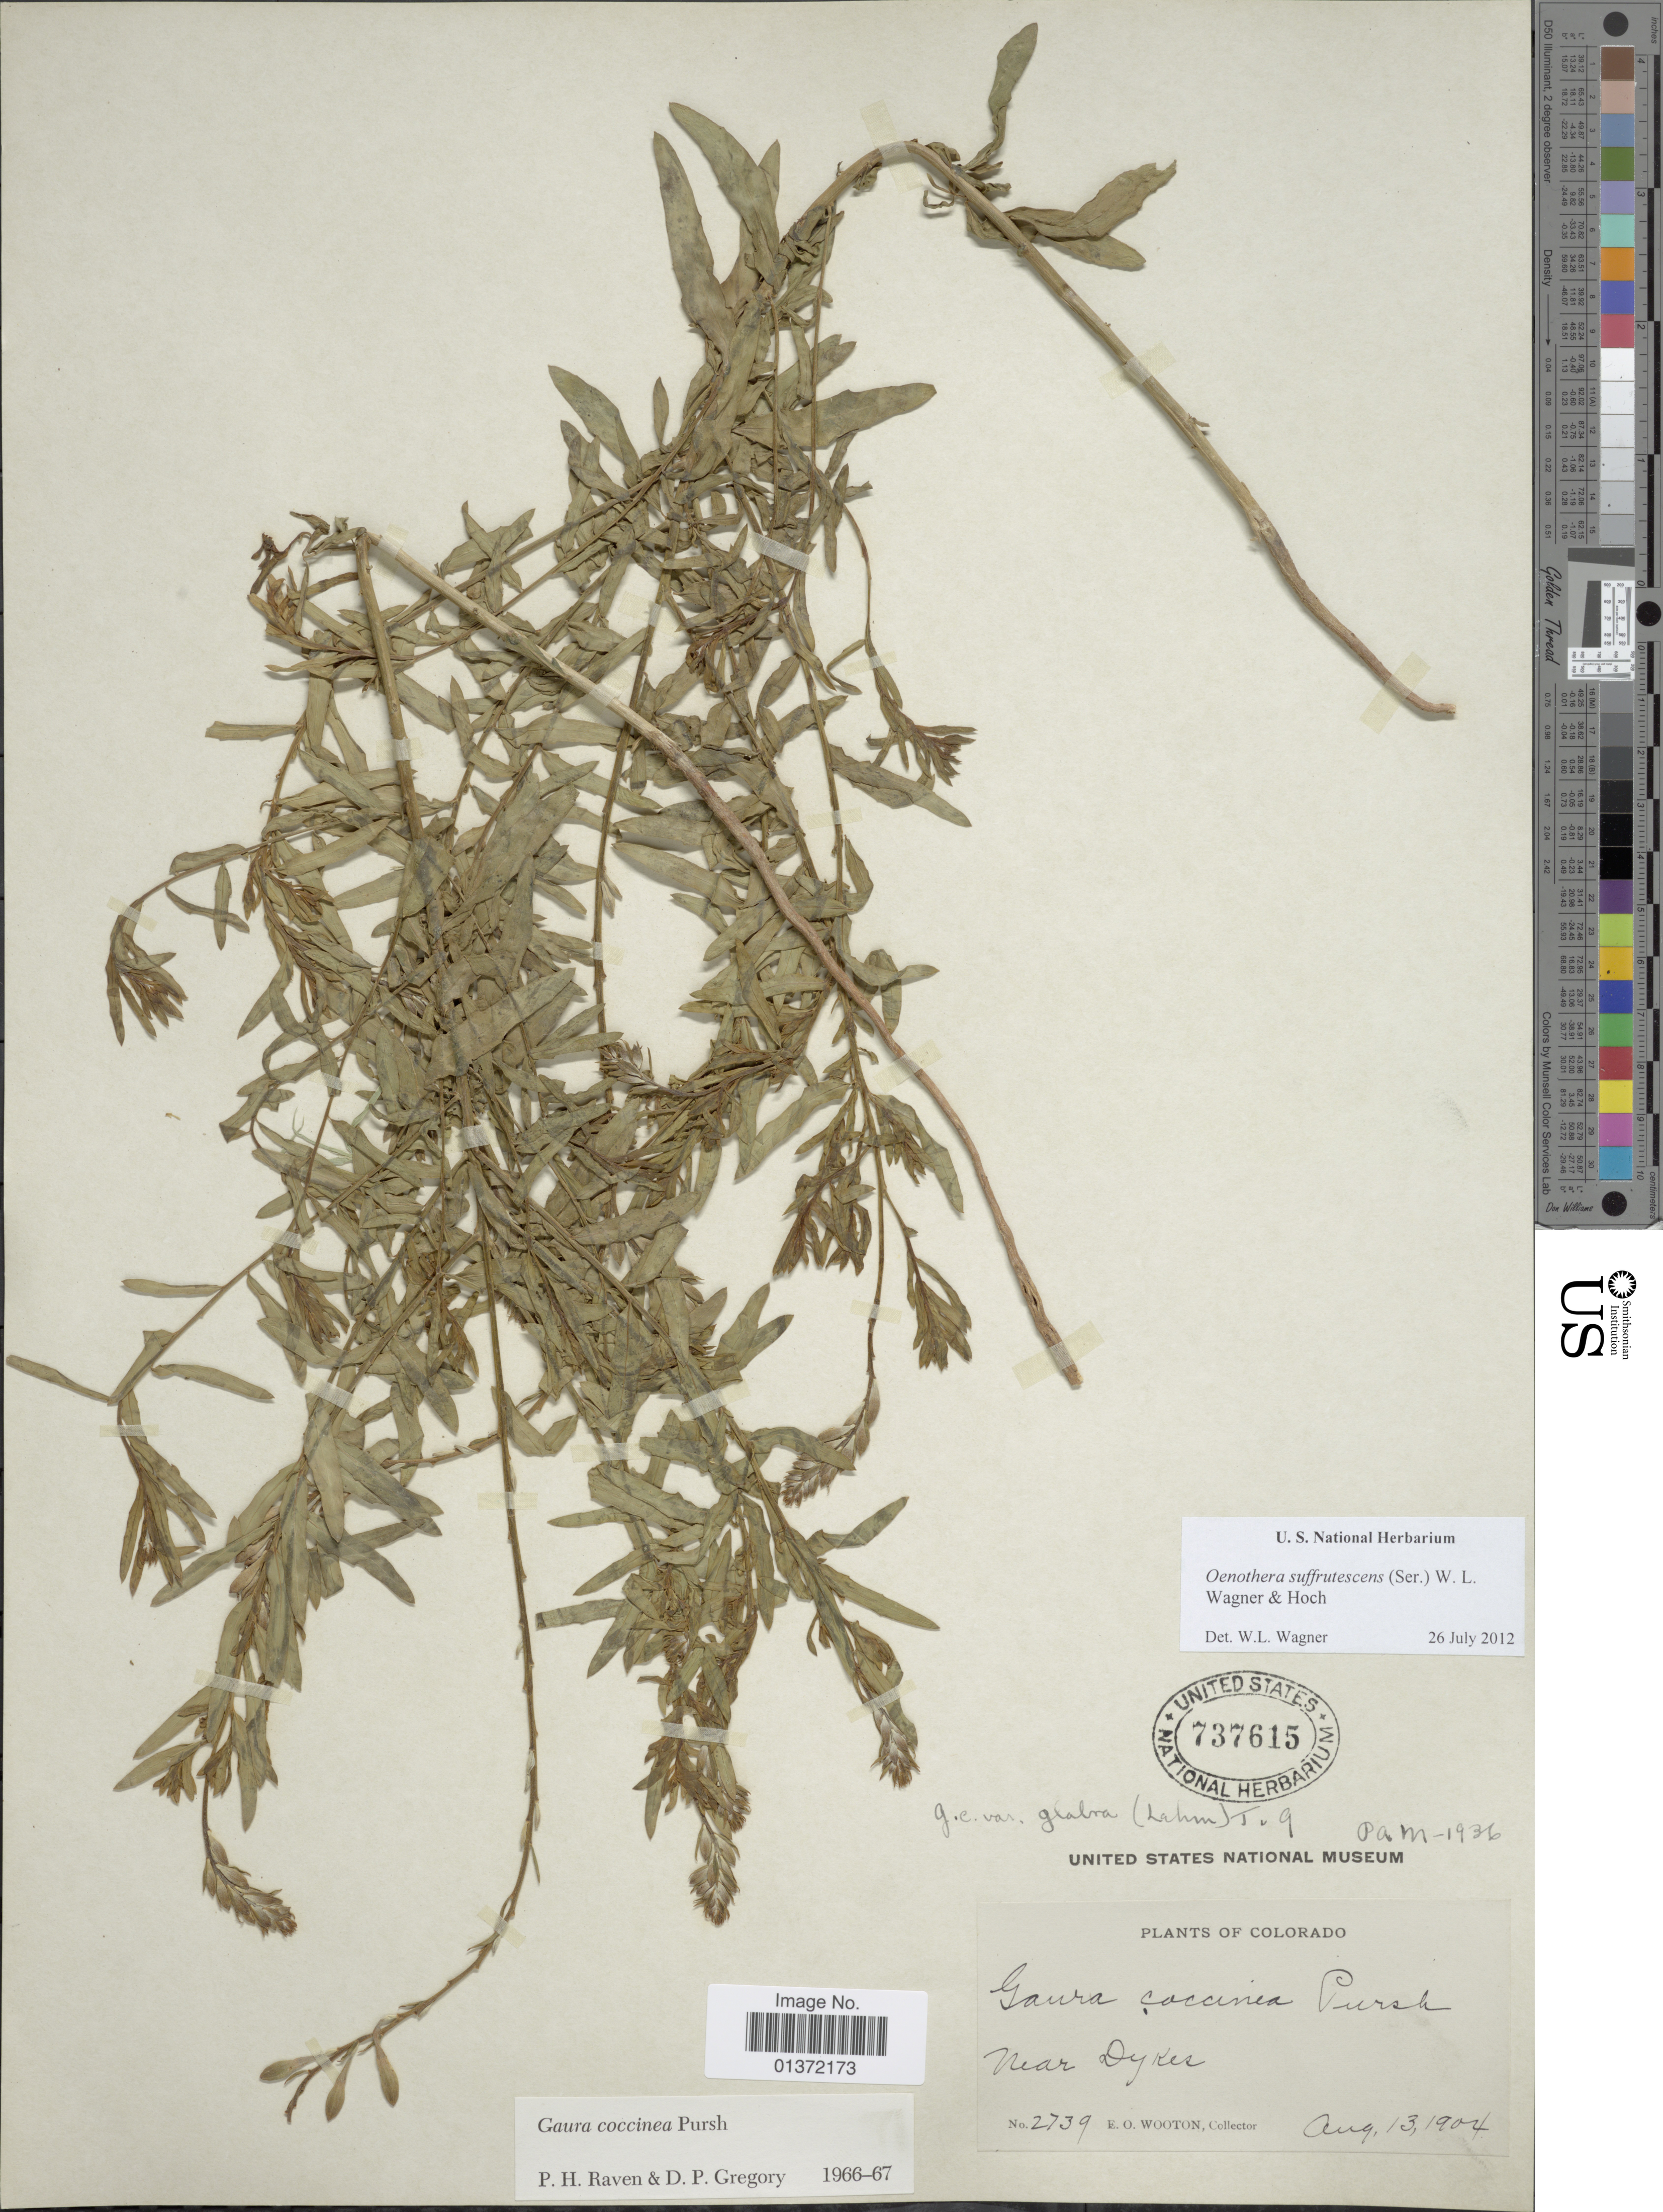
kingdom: Plantae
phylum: Tracheophyta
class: Magnoliopsida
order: Myrtales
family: Onagraceae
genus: Oenothera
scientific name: Oenothera suffrutescens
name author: (Ser.) W.L. Wagner & Hoch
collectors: E. O. Wooton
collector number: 2739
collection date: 1904-08-13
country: United States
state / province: Colorado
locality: Near Dykes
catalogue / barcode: US 737615